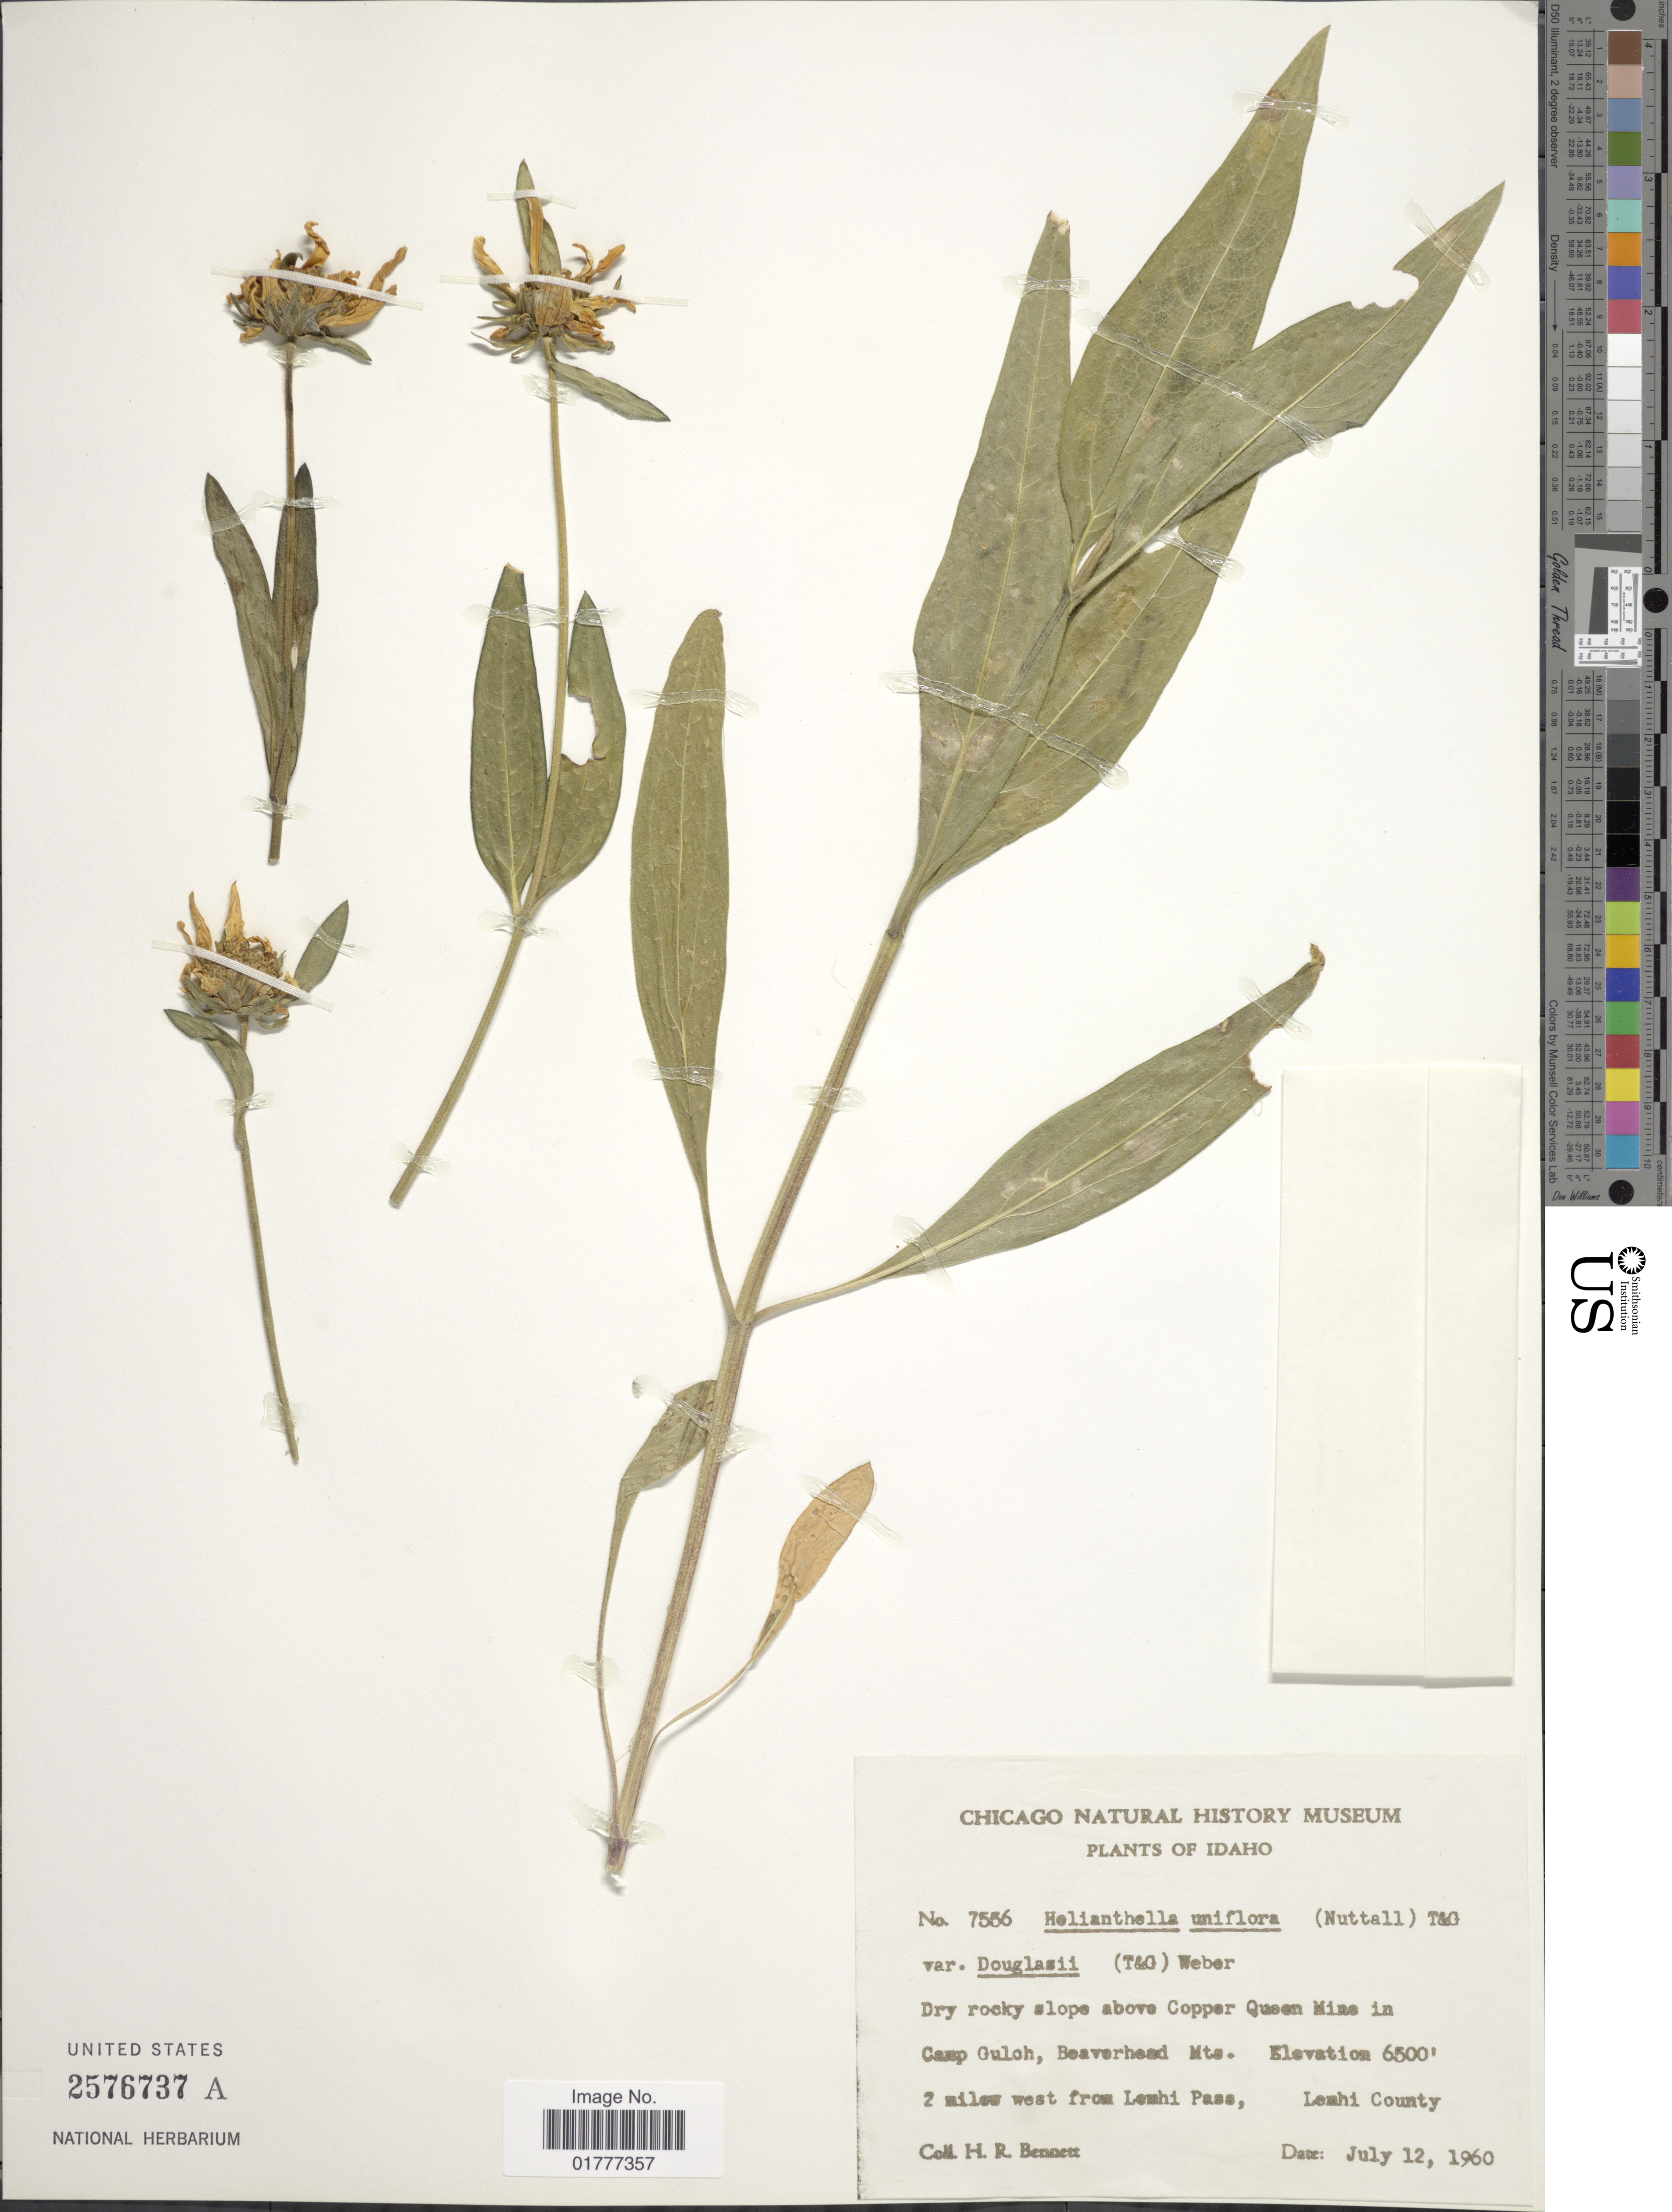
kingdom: Plantae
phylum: Tracheophyta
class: Magnoliopsida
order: Asterales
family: Asteraceae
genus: Helianthella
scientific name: Helianthella uniflora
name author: Torr. & A. Gray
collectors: H. R. Bennett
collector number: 7556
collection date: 1960-07-12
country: United States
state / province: Idaho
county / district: Lemhi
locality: Dry rocky slope above Copper Queen Mine in Camp Guloh, Beaverhead Mts., 2 miels west from Lemhi Pass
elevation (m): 1981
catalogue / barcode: US 2576737A